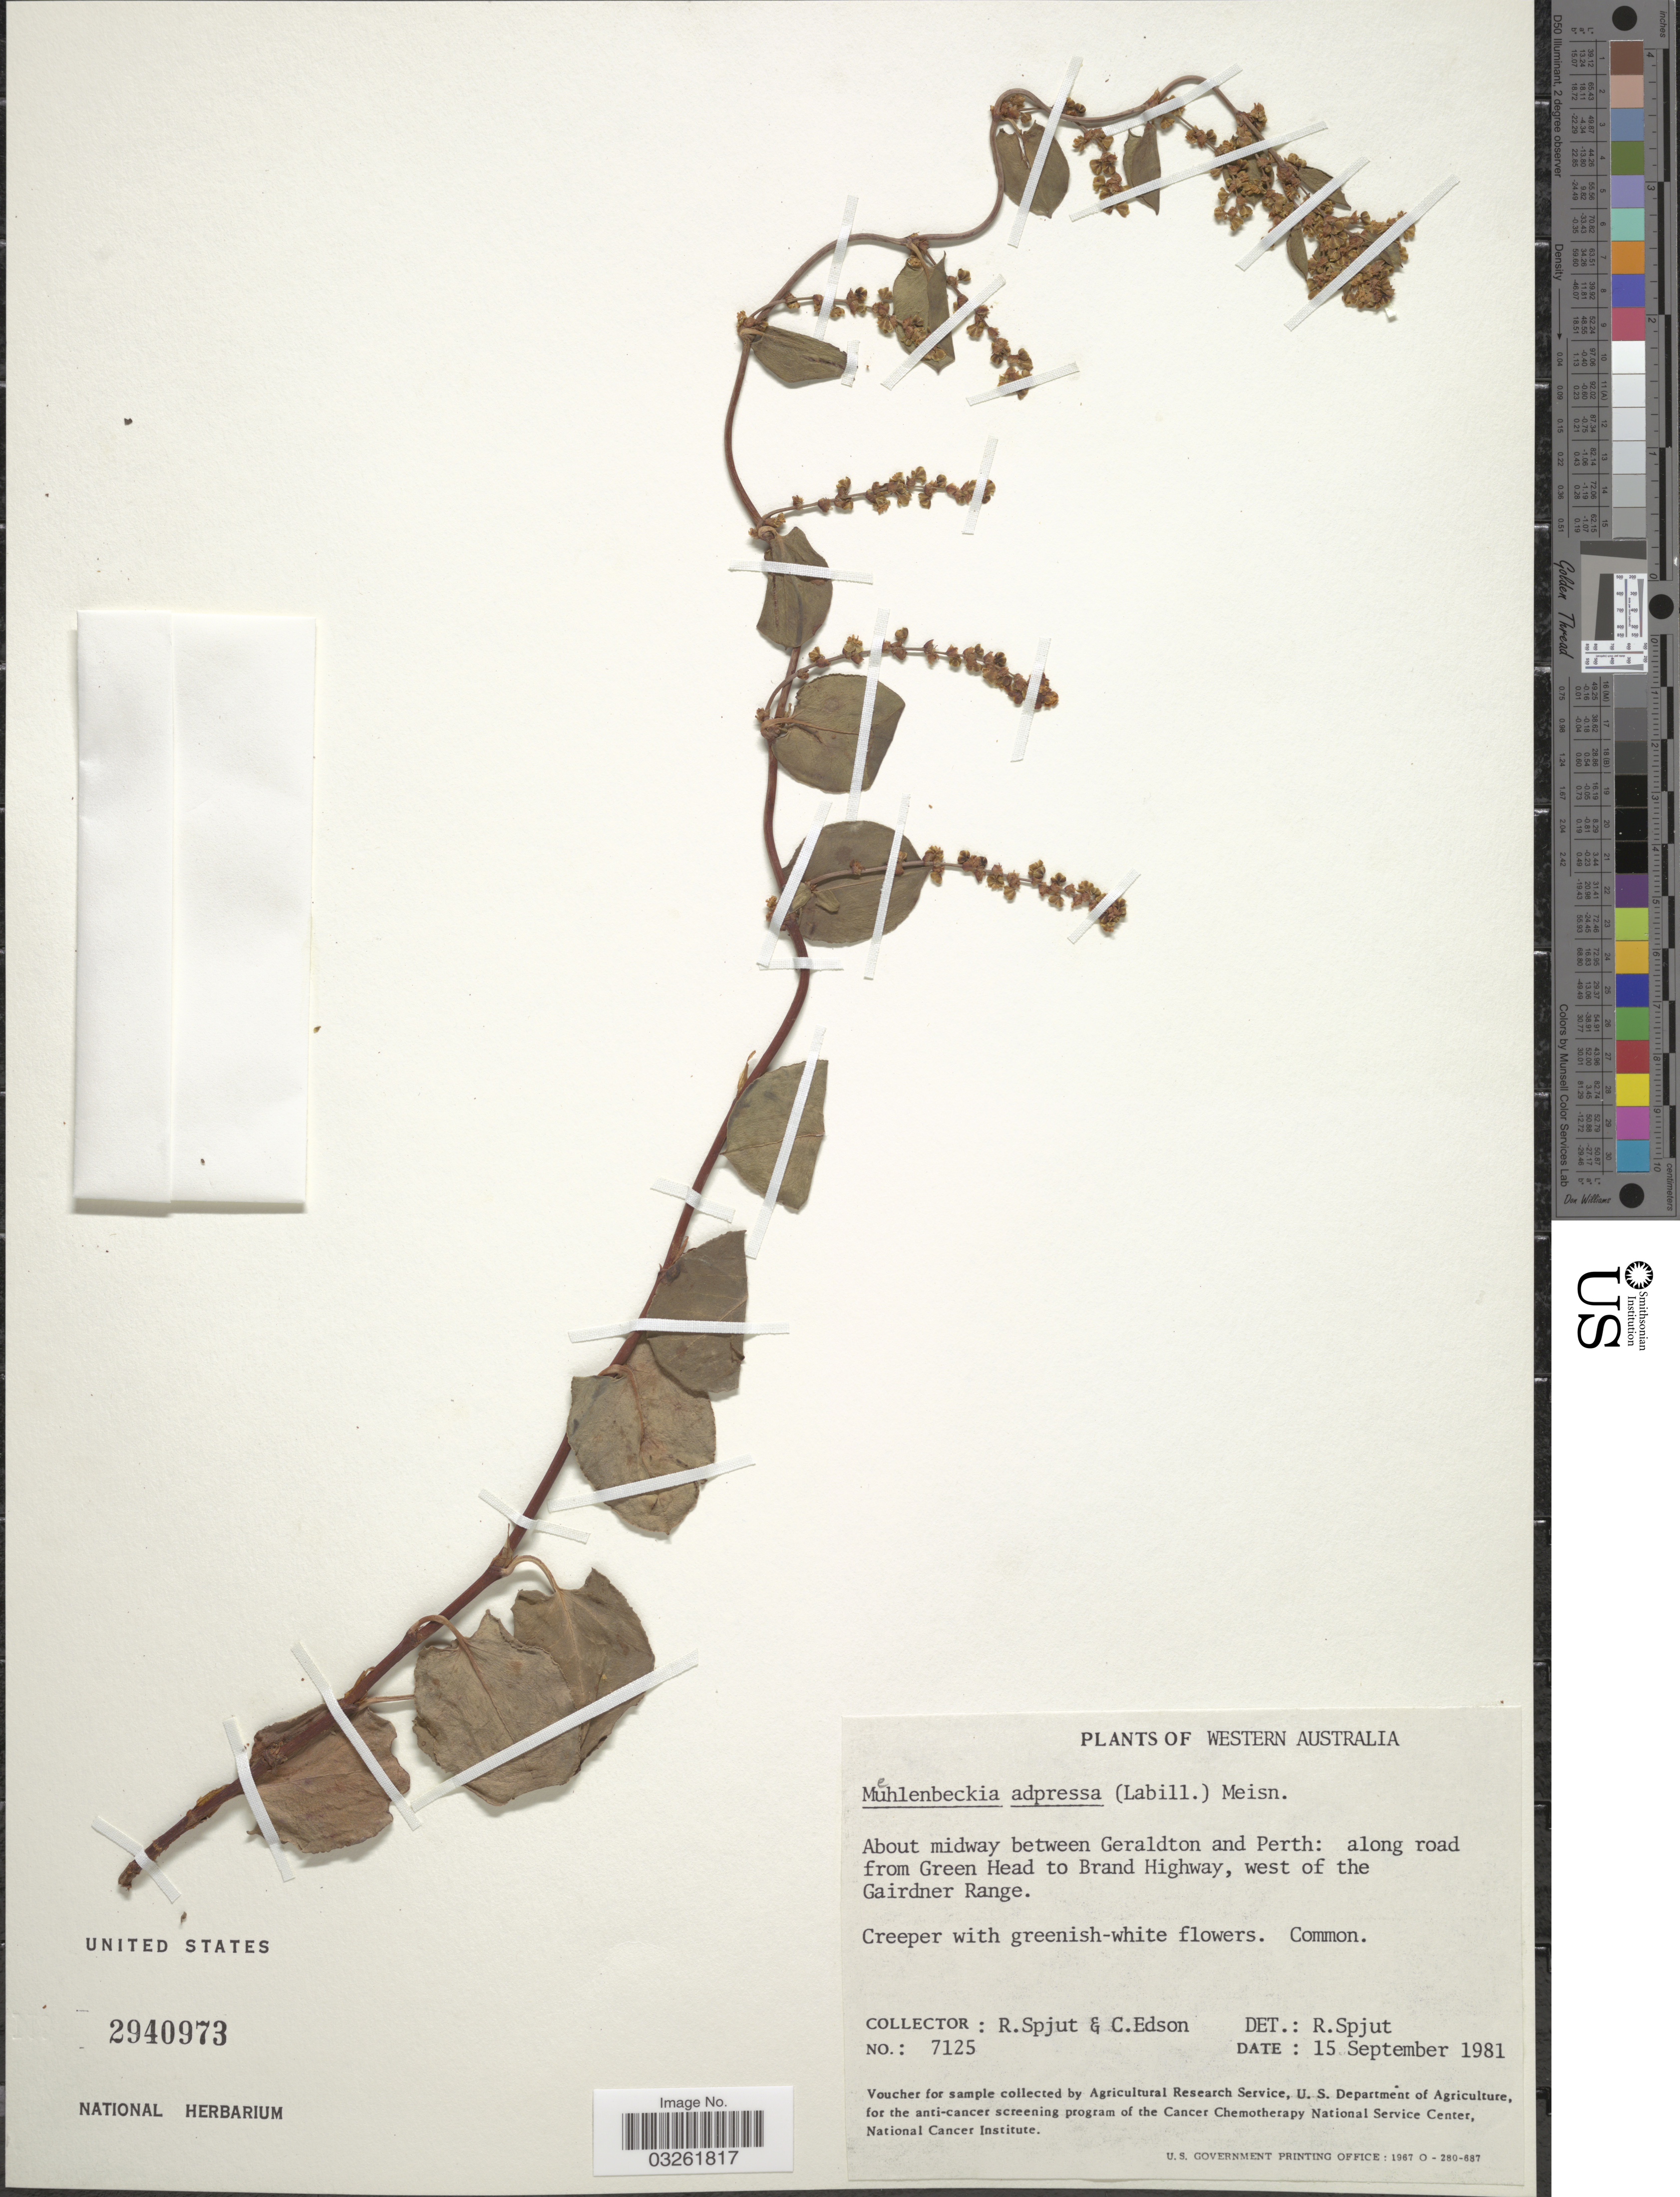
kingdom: Plantae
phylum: Tracheophyta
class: Magnoliopsida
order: Caryophyllales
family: Polygonaceae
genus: Muehlenbeckia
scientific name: Muehlenbeckia adpressa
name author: Meisn.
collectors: R. Spjut & C. Edson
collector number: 7125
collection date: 1981-09-15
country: Australia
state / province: Western Australia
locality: About midway between Geraldton and Perth: along road from Green Head to Brand Highway, west of the Gairdner Range.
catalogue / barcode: US 2940973